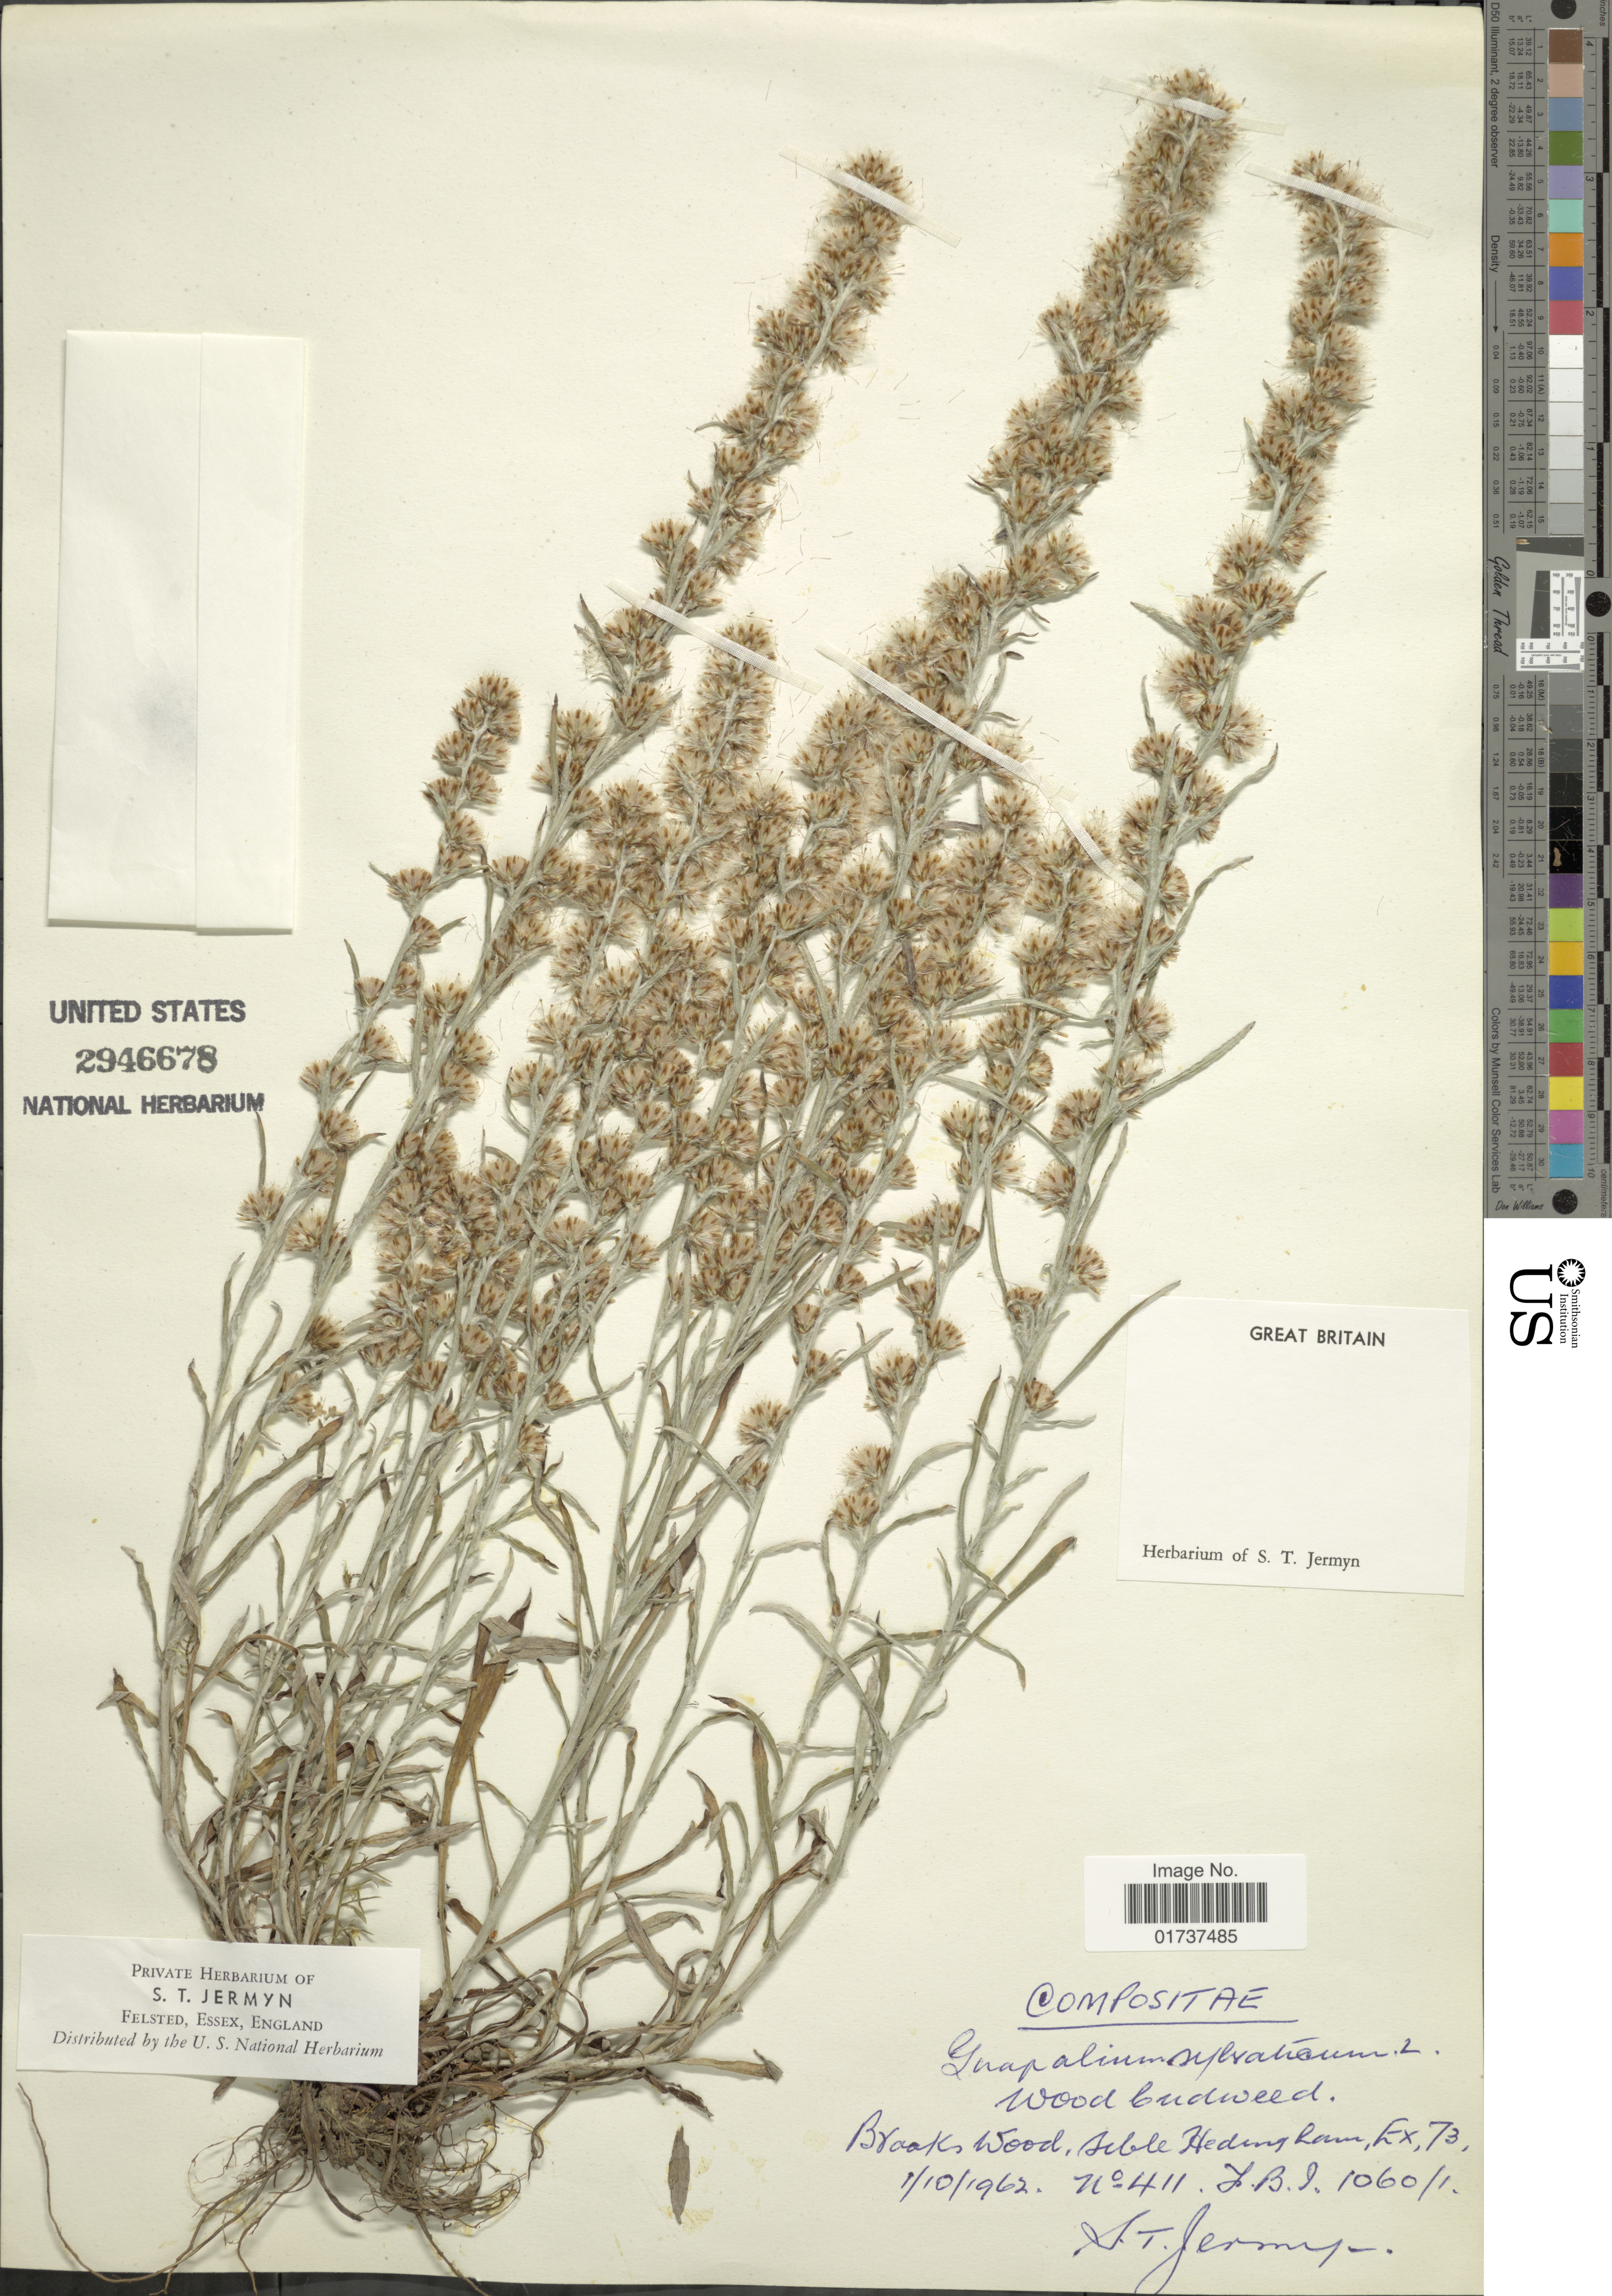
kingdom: Plantae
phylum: Tracheophyta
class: Magnoliopsida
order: Asterales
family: Asteraceae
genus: Gnaphalium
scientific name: Gnaphalium sylvaticum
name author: L.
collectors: S. Jermyn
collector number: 411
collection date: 1962-10-01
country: United Kingdom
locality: Sible Hedingham, Ex 73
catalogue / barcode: US 2946678